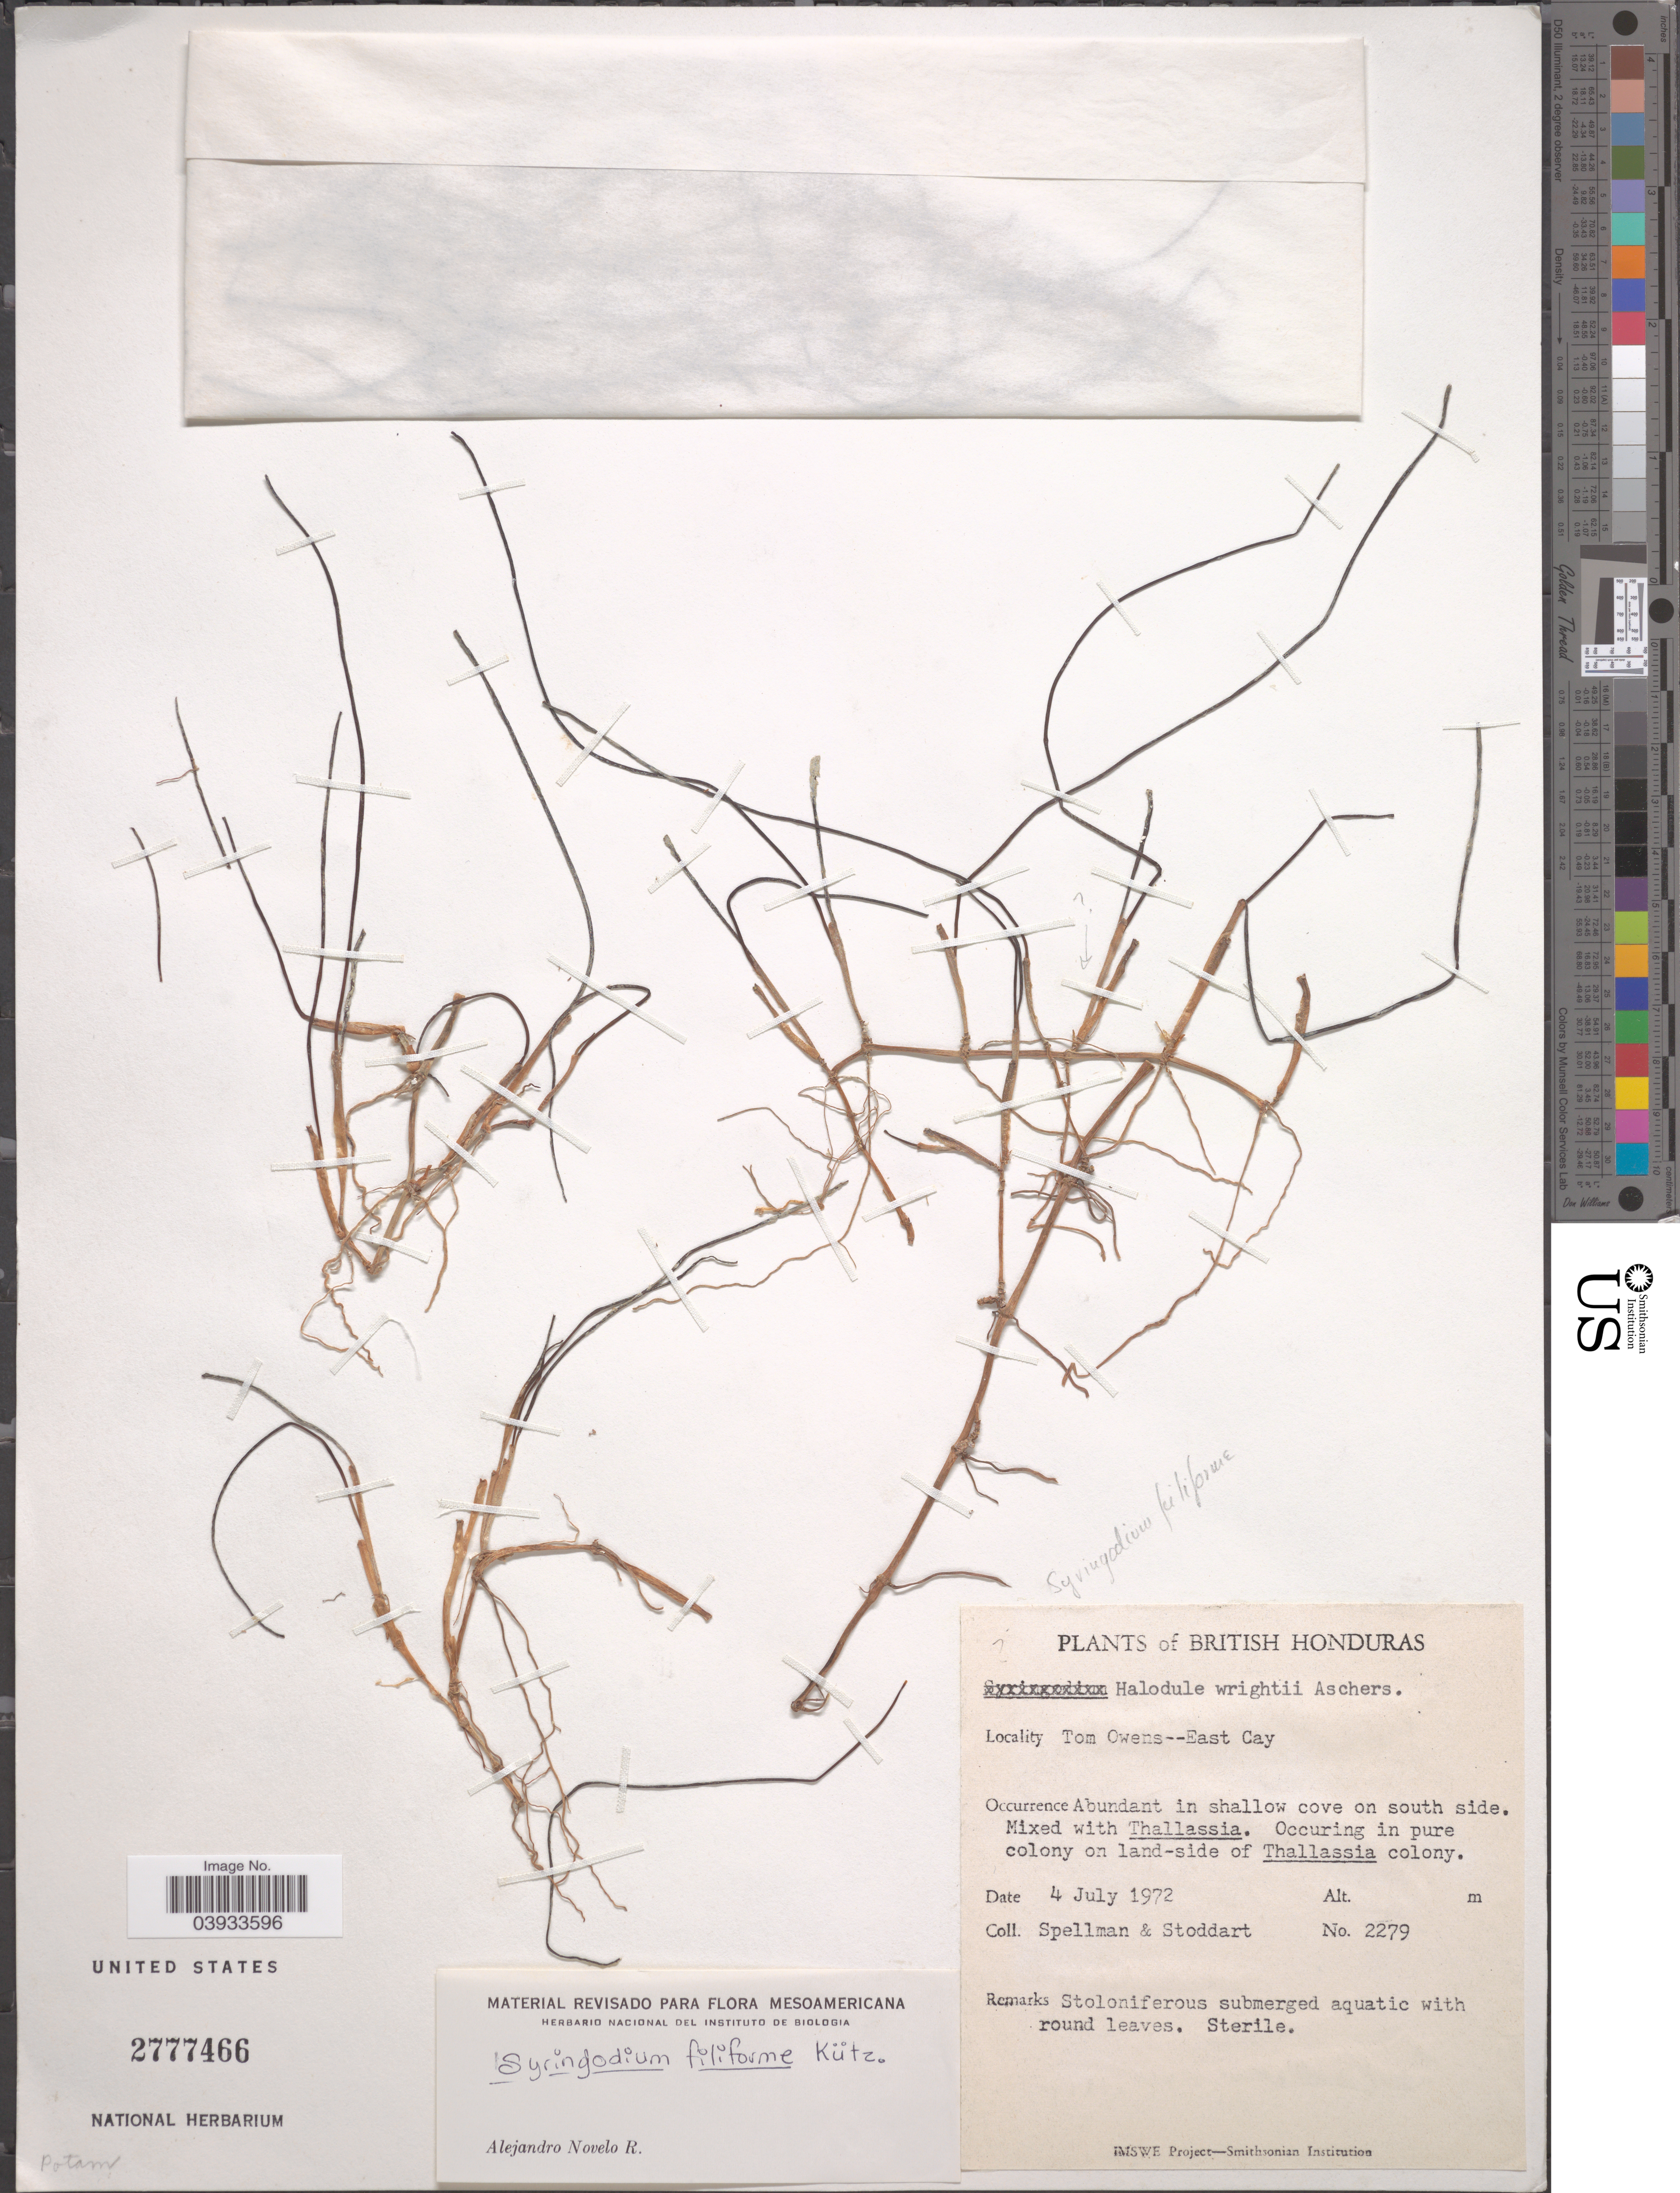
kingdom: Plantae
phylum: Tracheophyta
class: Liliopsida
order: Alismatales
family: Cymodoceaceae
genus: Syringodium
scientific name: Syringodium filiforme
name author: Kütz.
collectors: Spellman, -- & -. Stoddart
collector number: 2279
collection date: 1972-07-04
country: Belize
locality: British Honduras. Tom Owens--East Cay. In shallow cove on south side.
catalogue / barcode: US 2777466